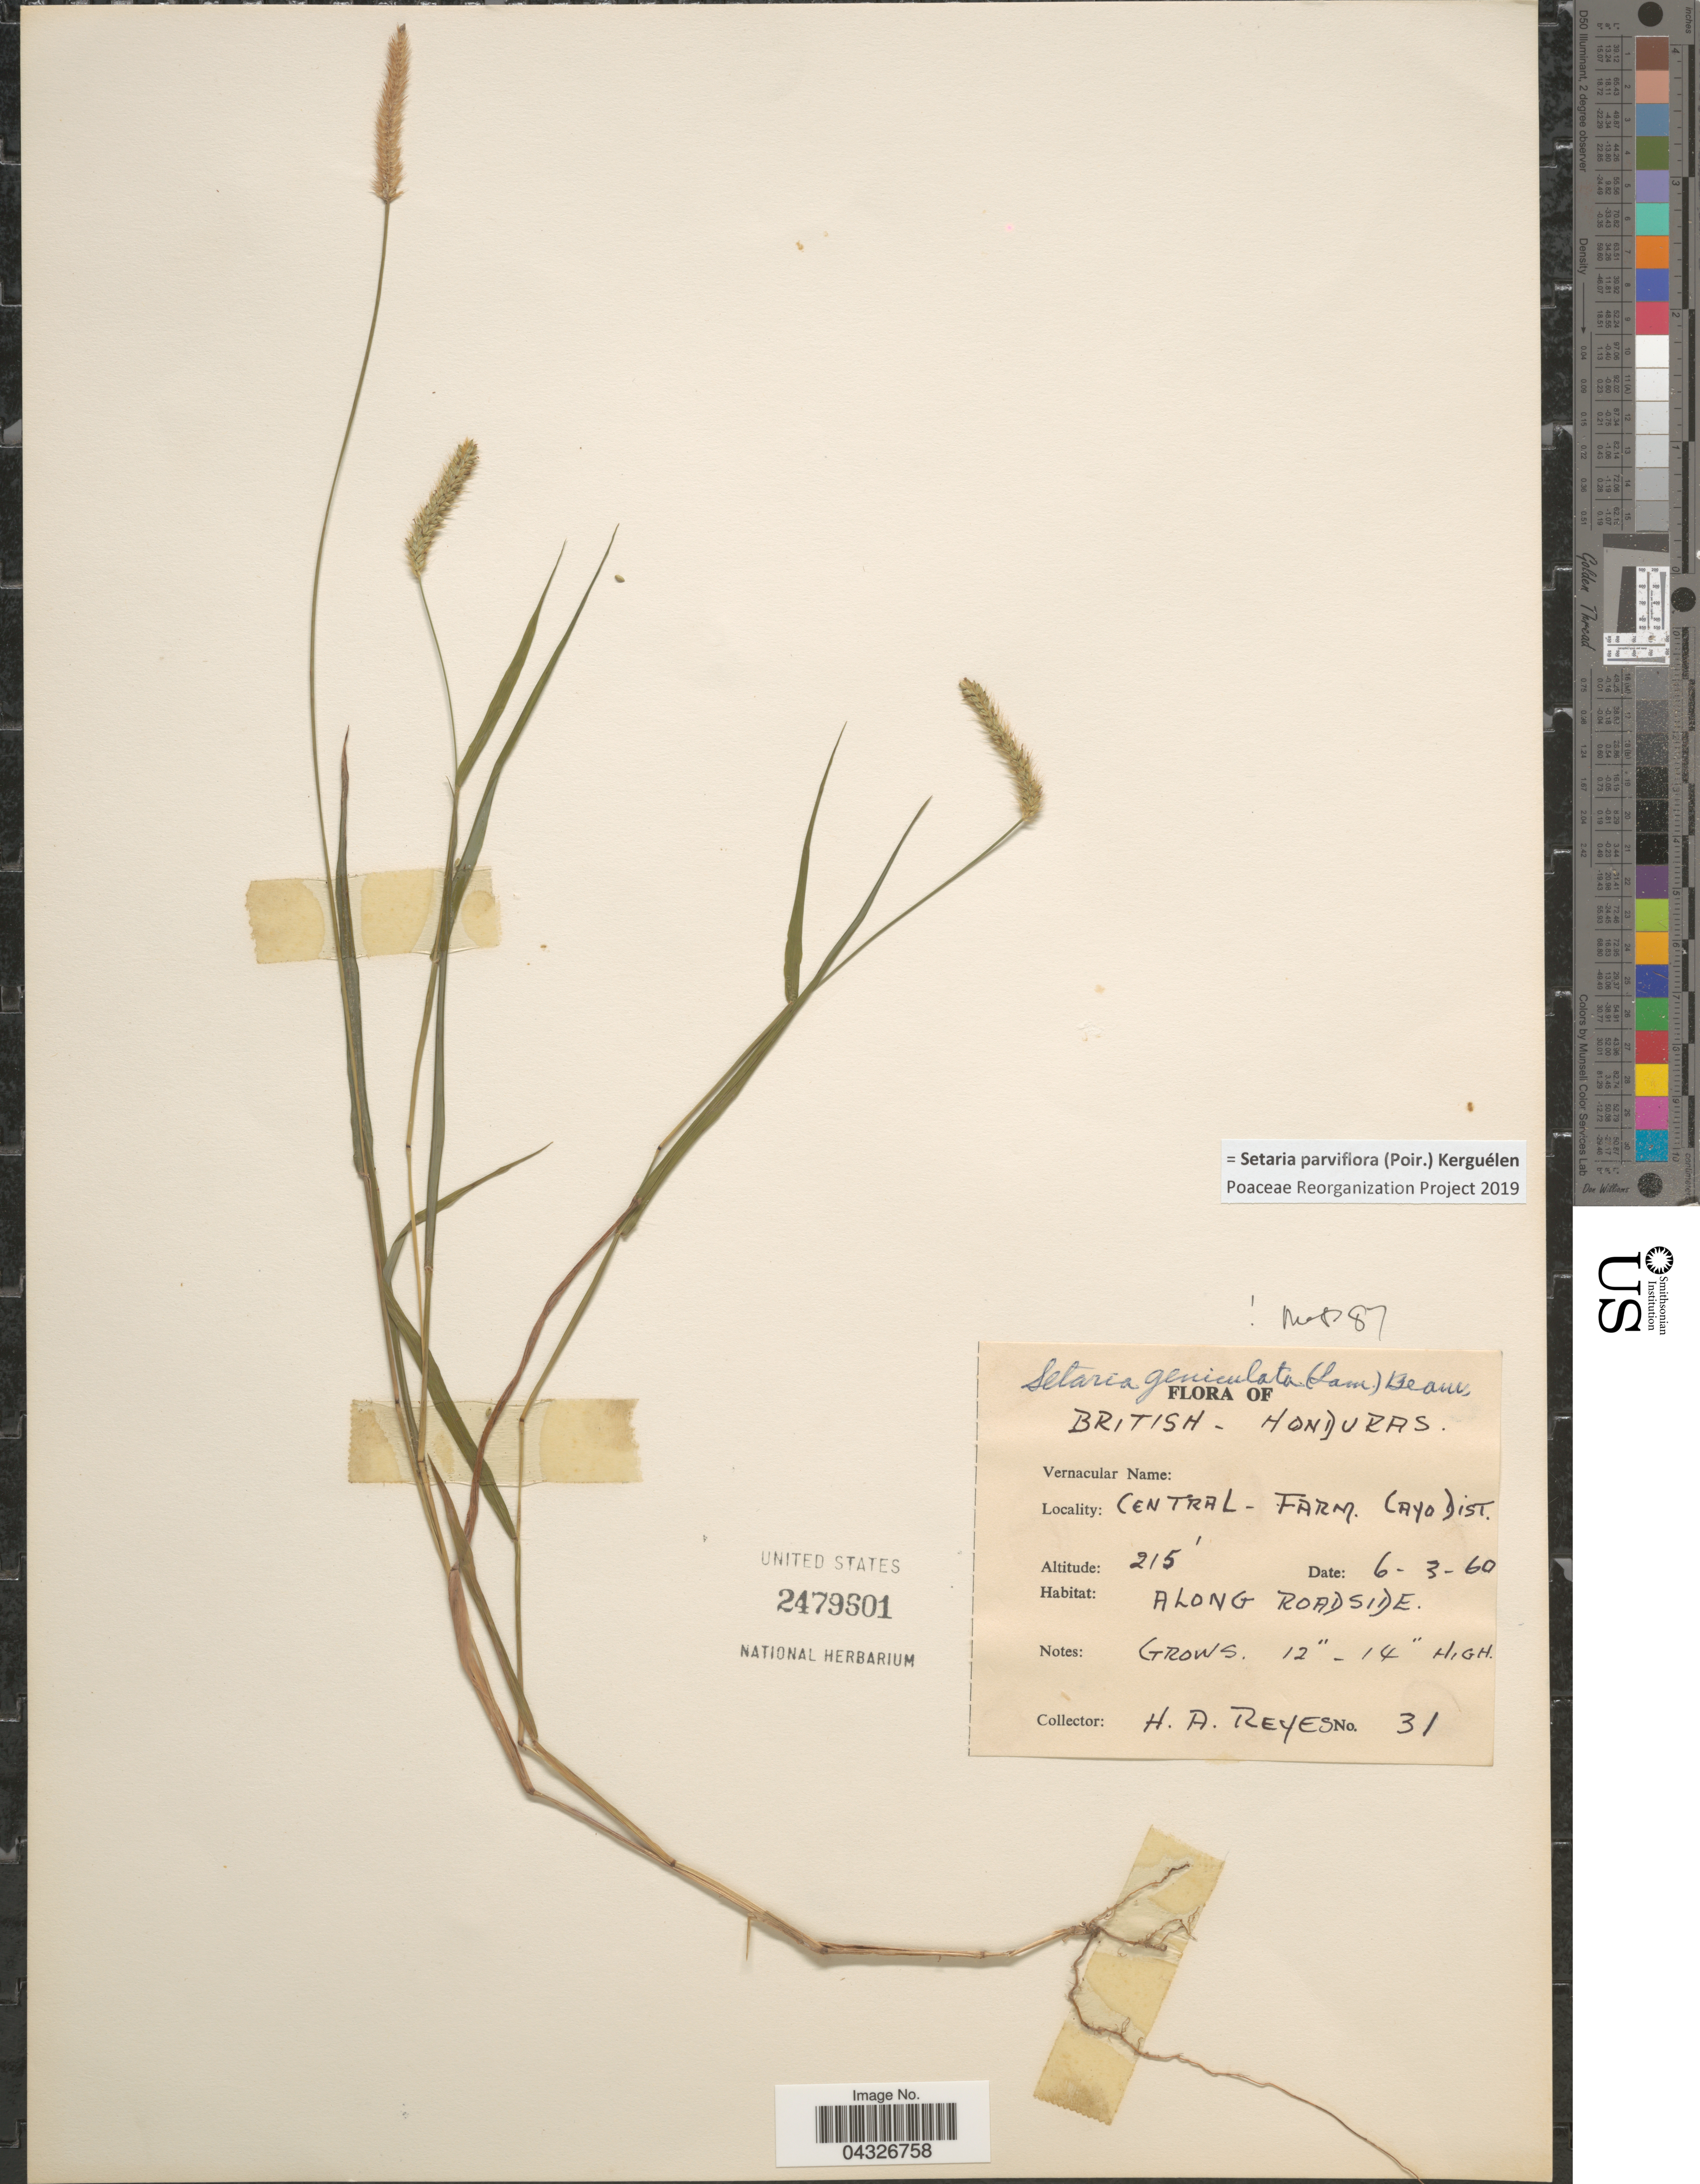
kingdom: Plantae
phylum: Tracheophyta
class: Liliopsida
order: Poales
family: Poaceae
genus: Setaria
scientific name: Setaria parviflora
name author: (Poir.) Kerguélen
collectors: H. Reyes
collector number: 31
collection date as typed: Transcribed d/m/y: 6/3/60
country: Belize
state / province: Cayo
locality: British - Honduras. Central - Farm. Cayo Dist. Along roadside.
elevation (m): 66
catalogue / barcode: US 2479601